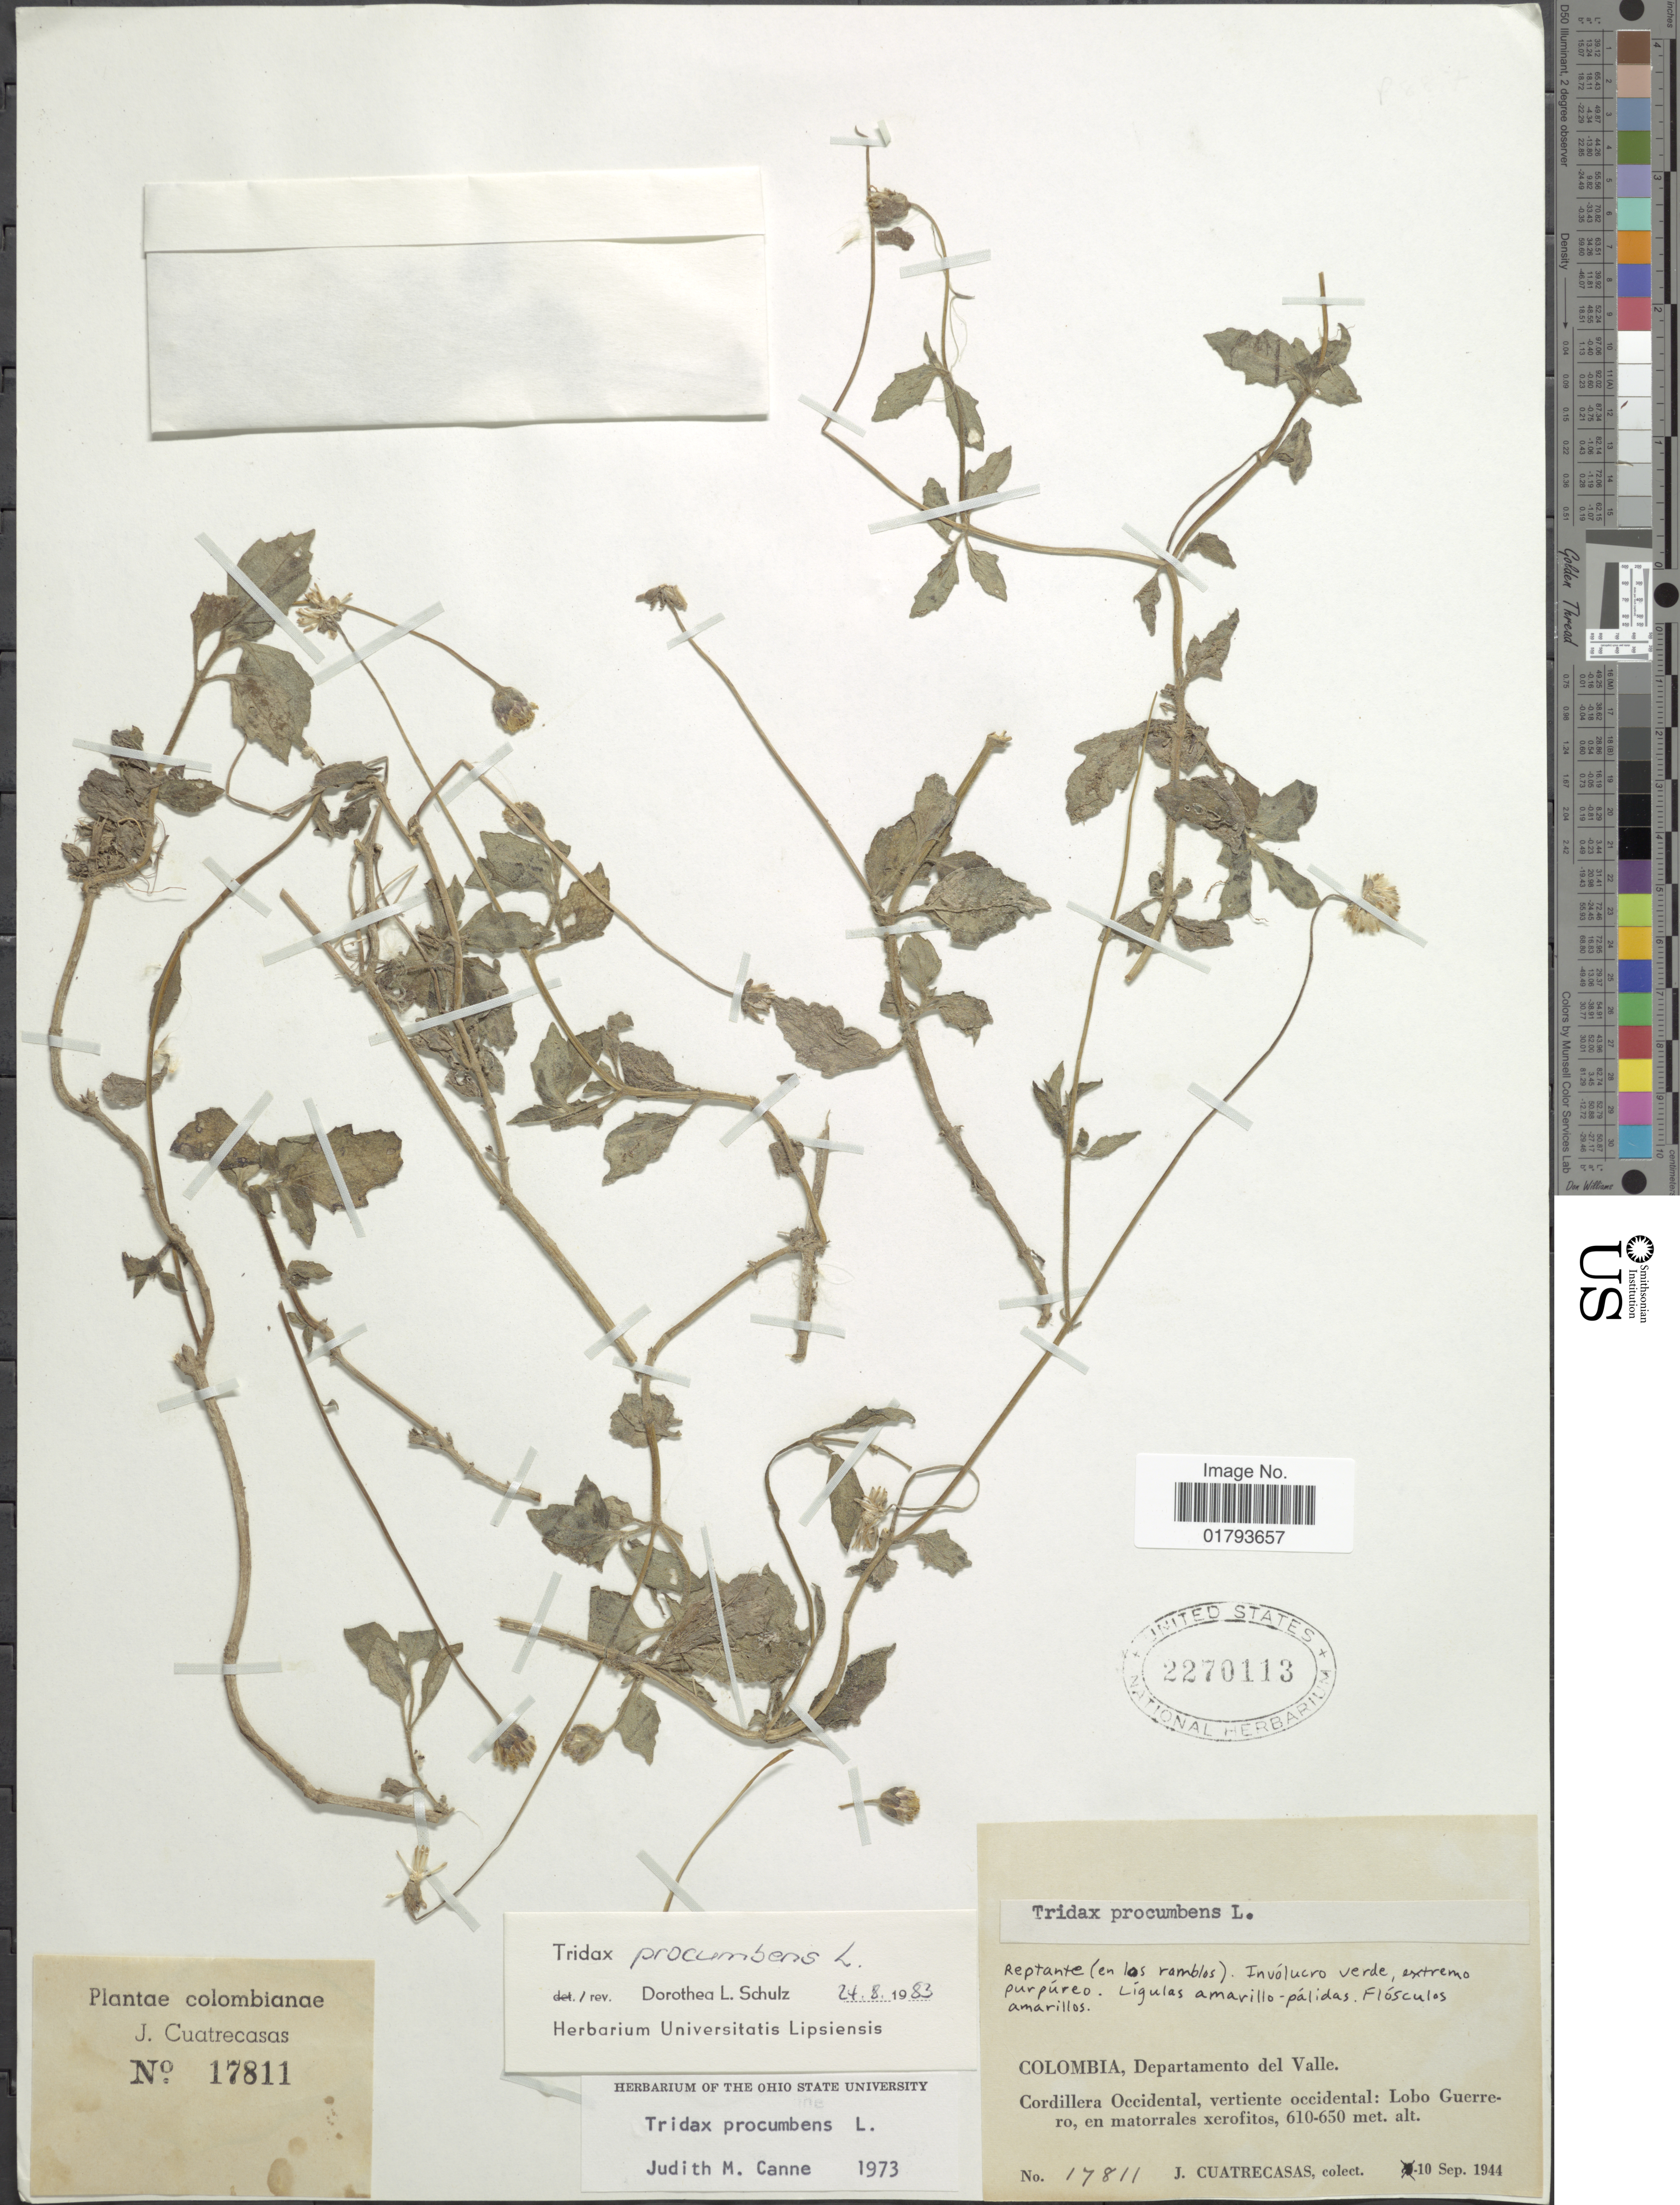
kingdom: Plantae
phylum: Tracheophyta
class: Magnoliopsida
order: Asterales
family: Asteraceae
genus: Tridax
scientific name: Tridax procumbens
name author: L.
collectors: J. Cuatrecasas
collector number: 17811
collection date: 1944-09-10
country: Colombia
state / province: Valle del Cauca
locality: Departamento del Valle, Cordillera Occidental, vertiente occidental: Lobo Guerrero, en matorrales xerofitos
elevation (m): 610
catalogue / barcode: US 2270113